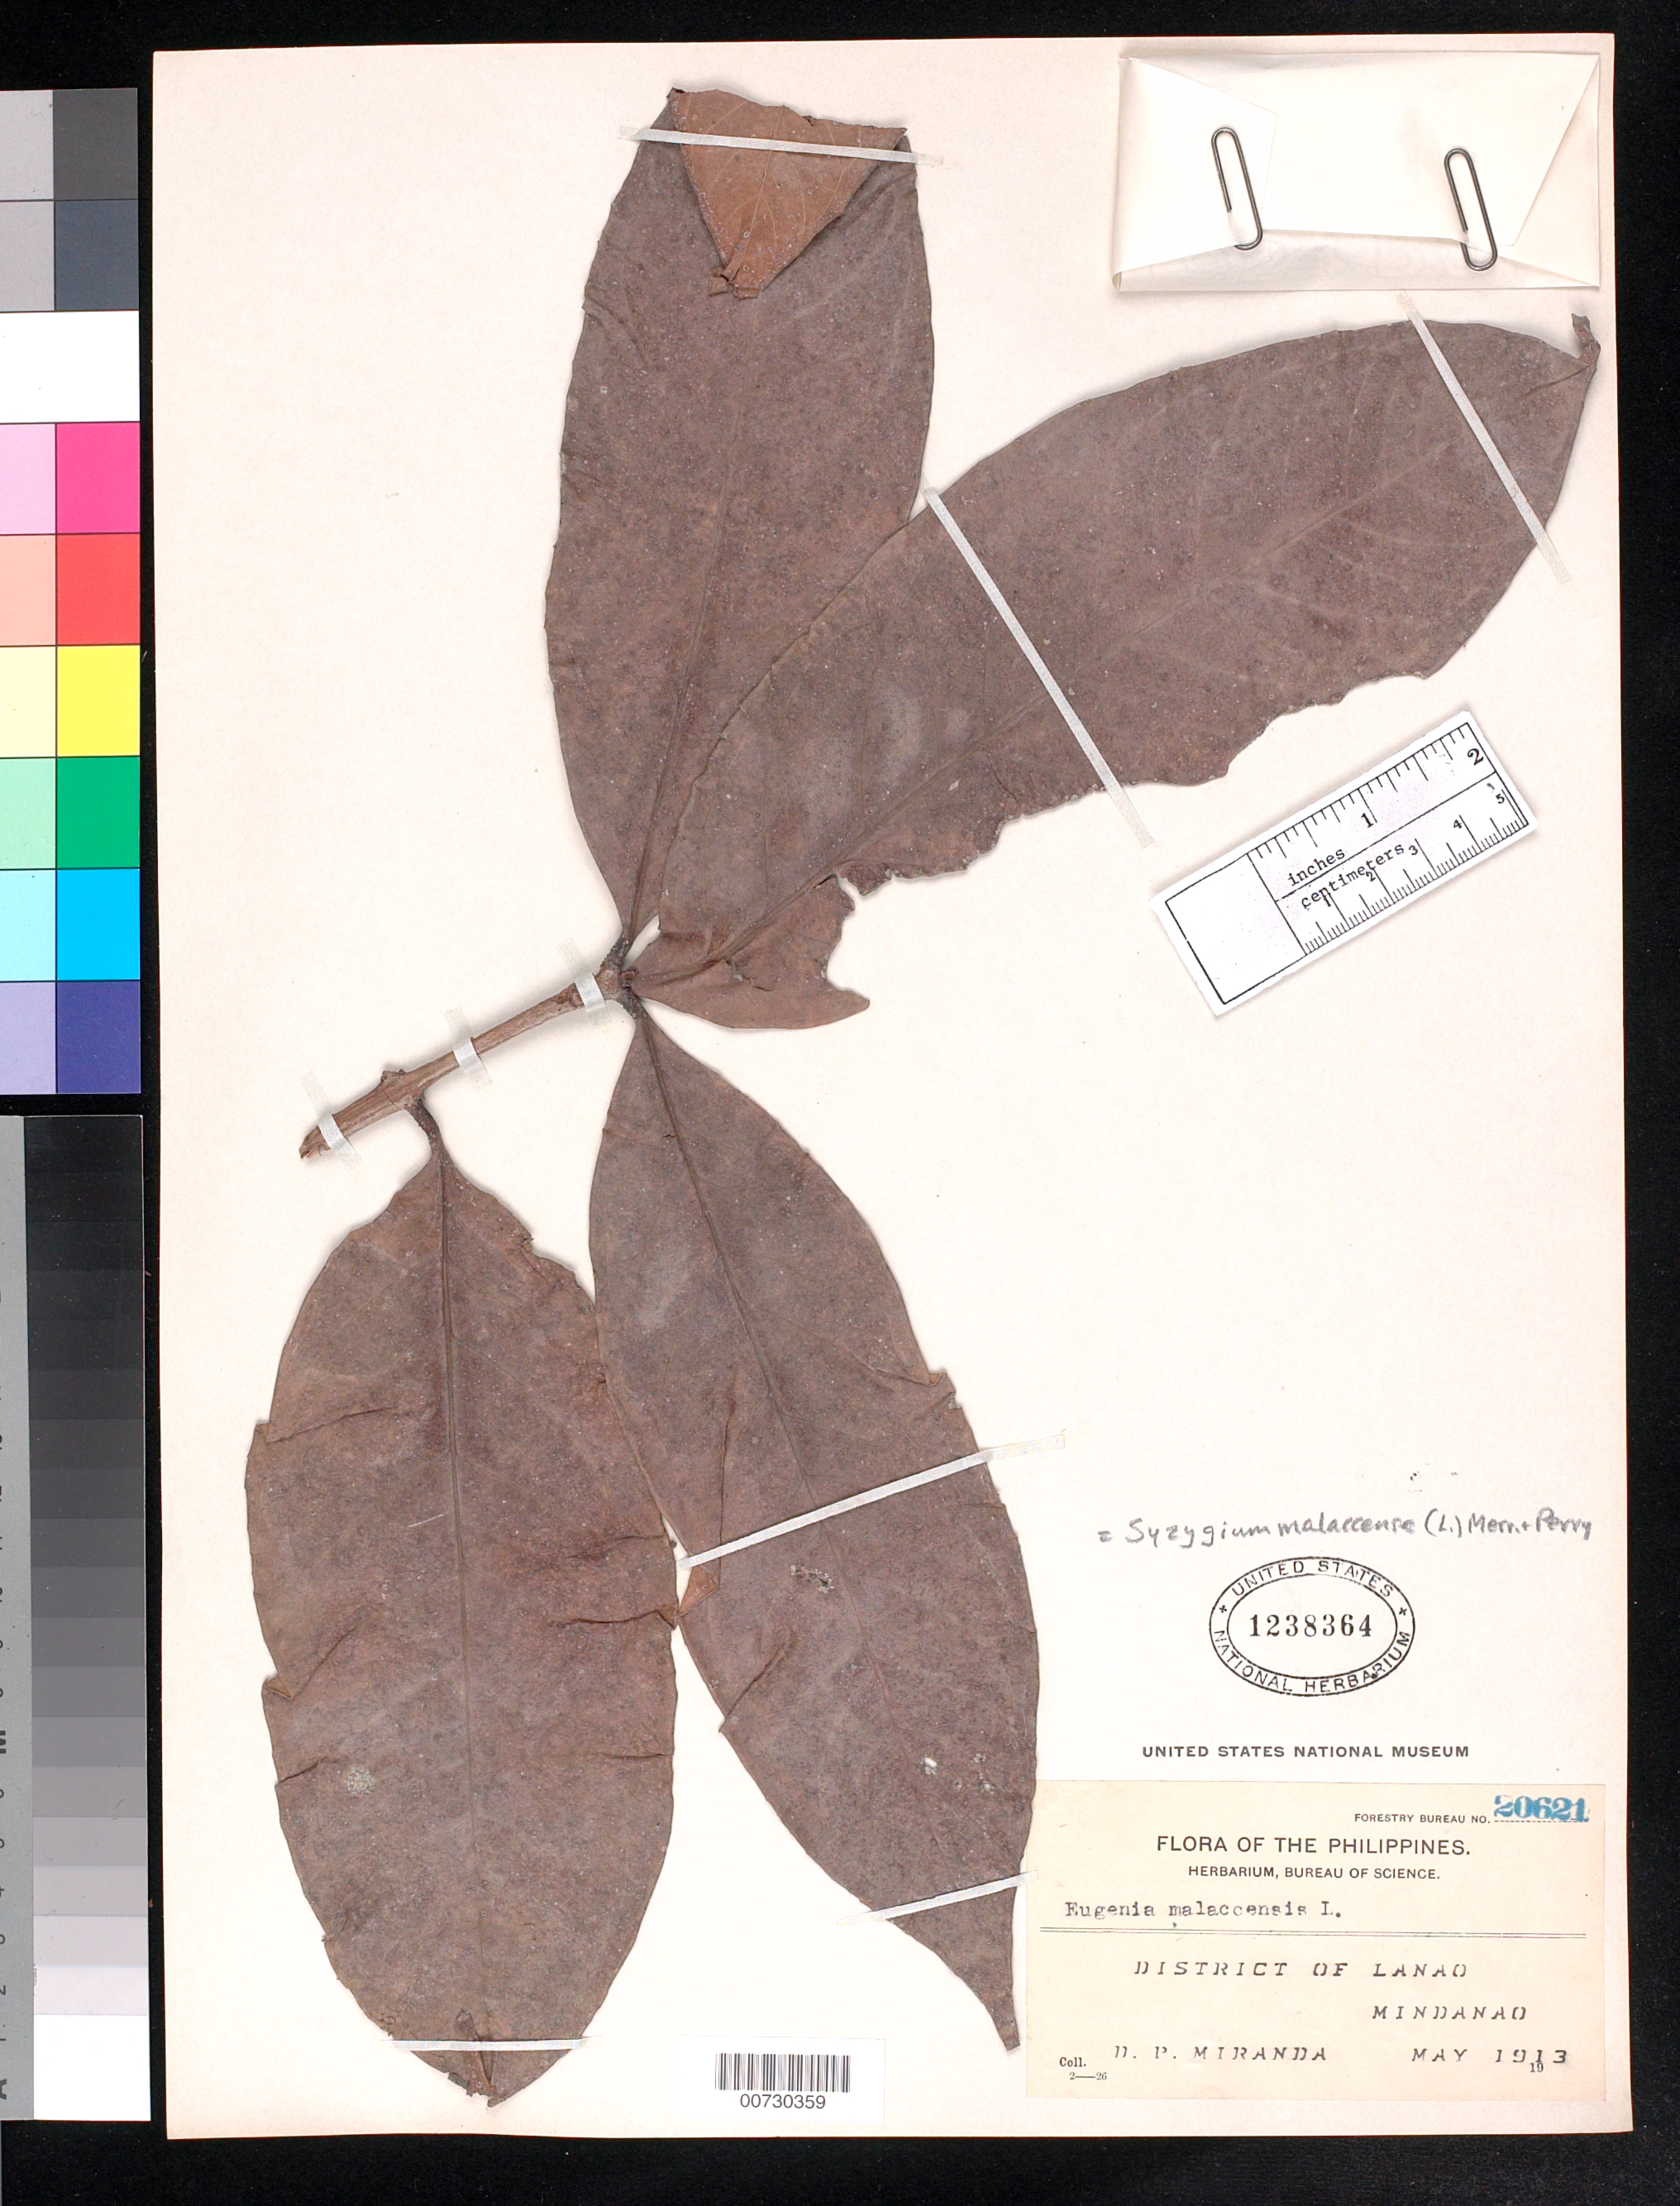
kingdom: Plantae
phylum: Tracheophyta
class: Magnoliopsida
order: Myrtales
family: Myrtaceae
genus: Syzygium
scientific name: Syzygium malaccense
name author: (L.) Merr. & L.M. Perry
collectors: D. P. Miranda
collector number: For. Bur. 20621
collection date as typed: May 1913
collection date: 1913-05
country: Philippines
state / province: Muslim Mindanao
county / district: Lanao del Sur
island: Mindanao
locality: Lake Lanao.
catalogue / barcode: US 1238364